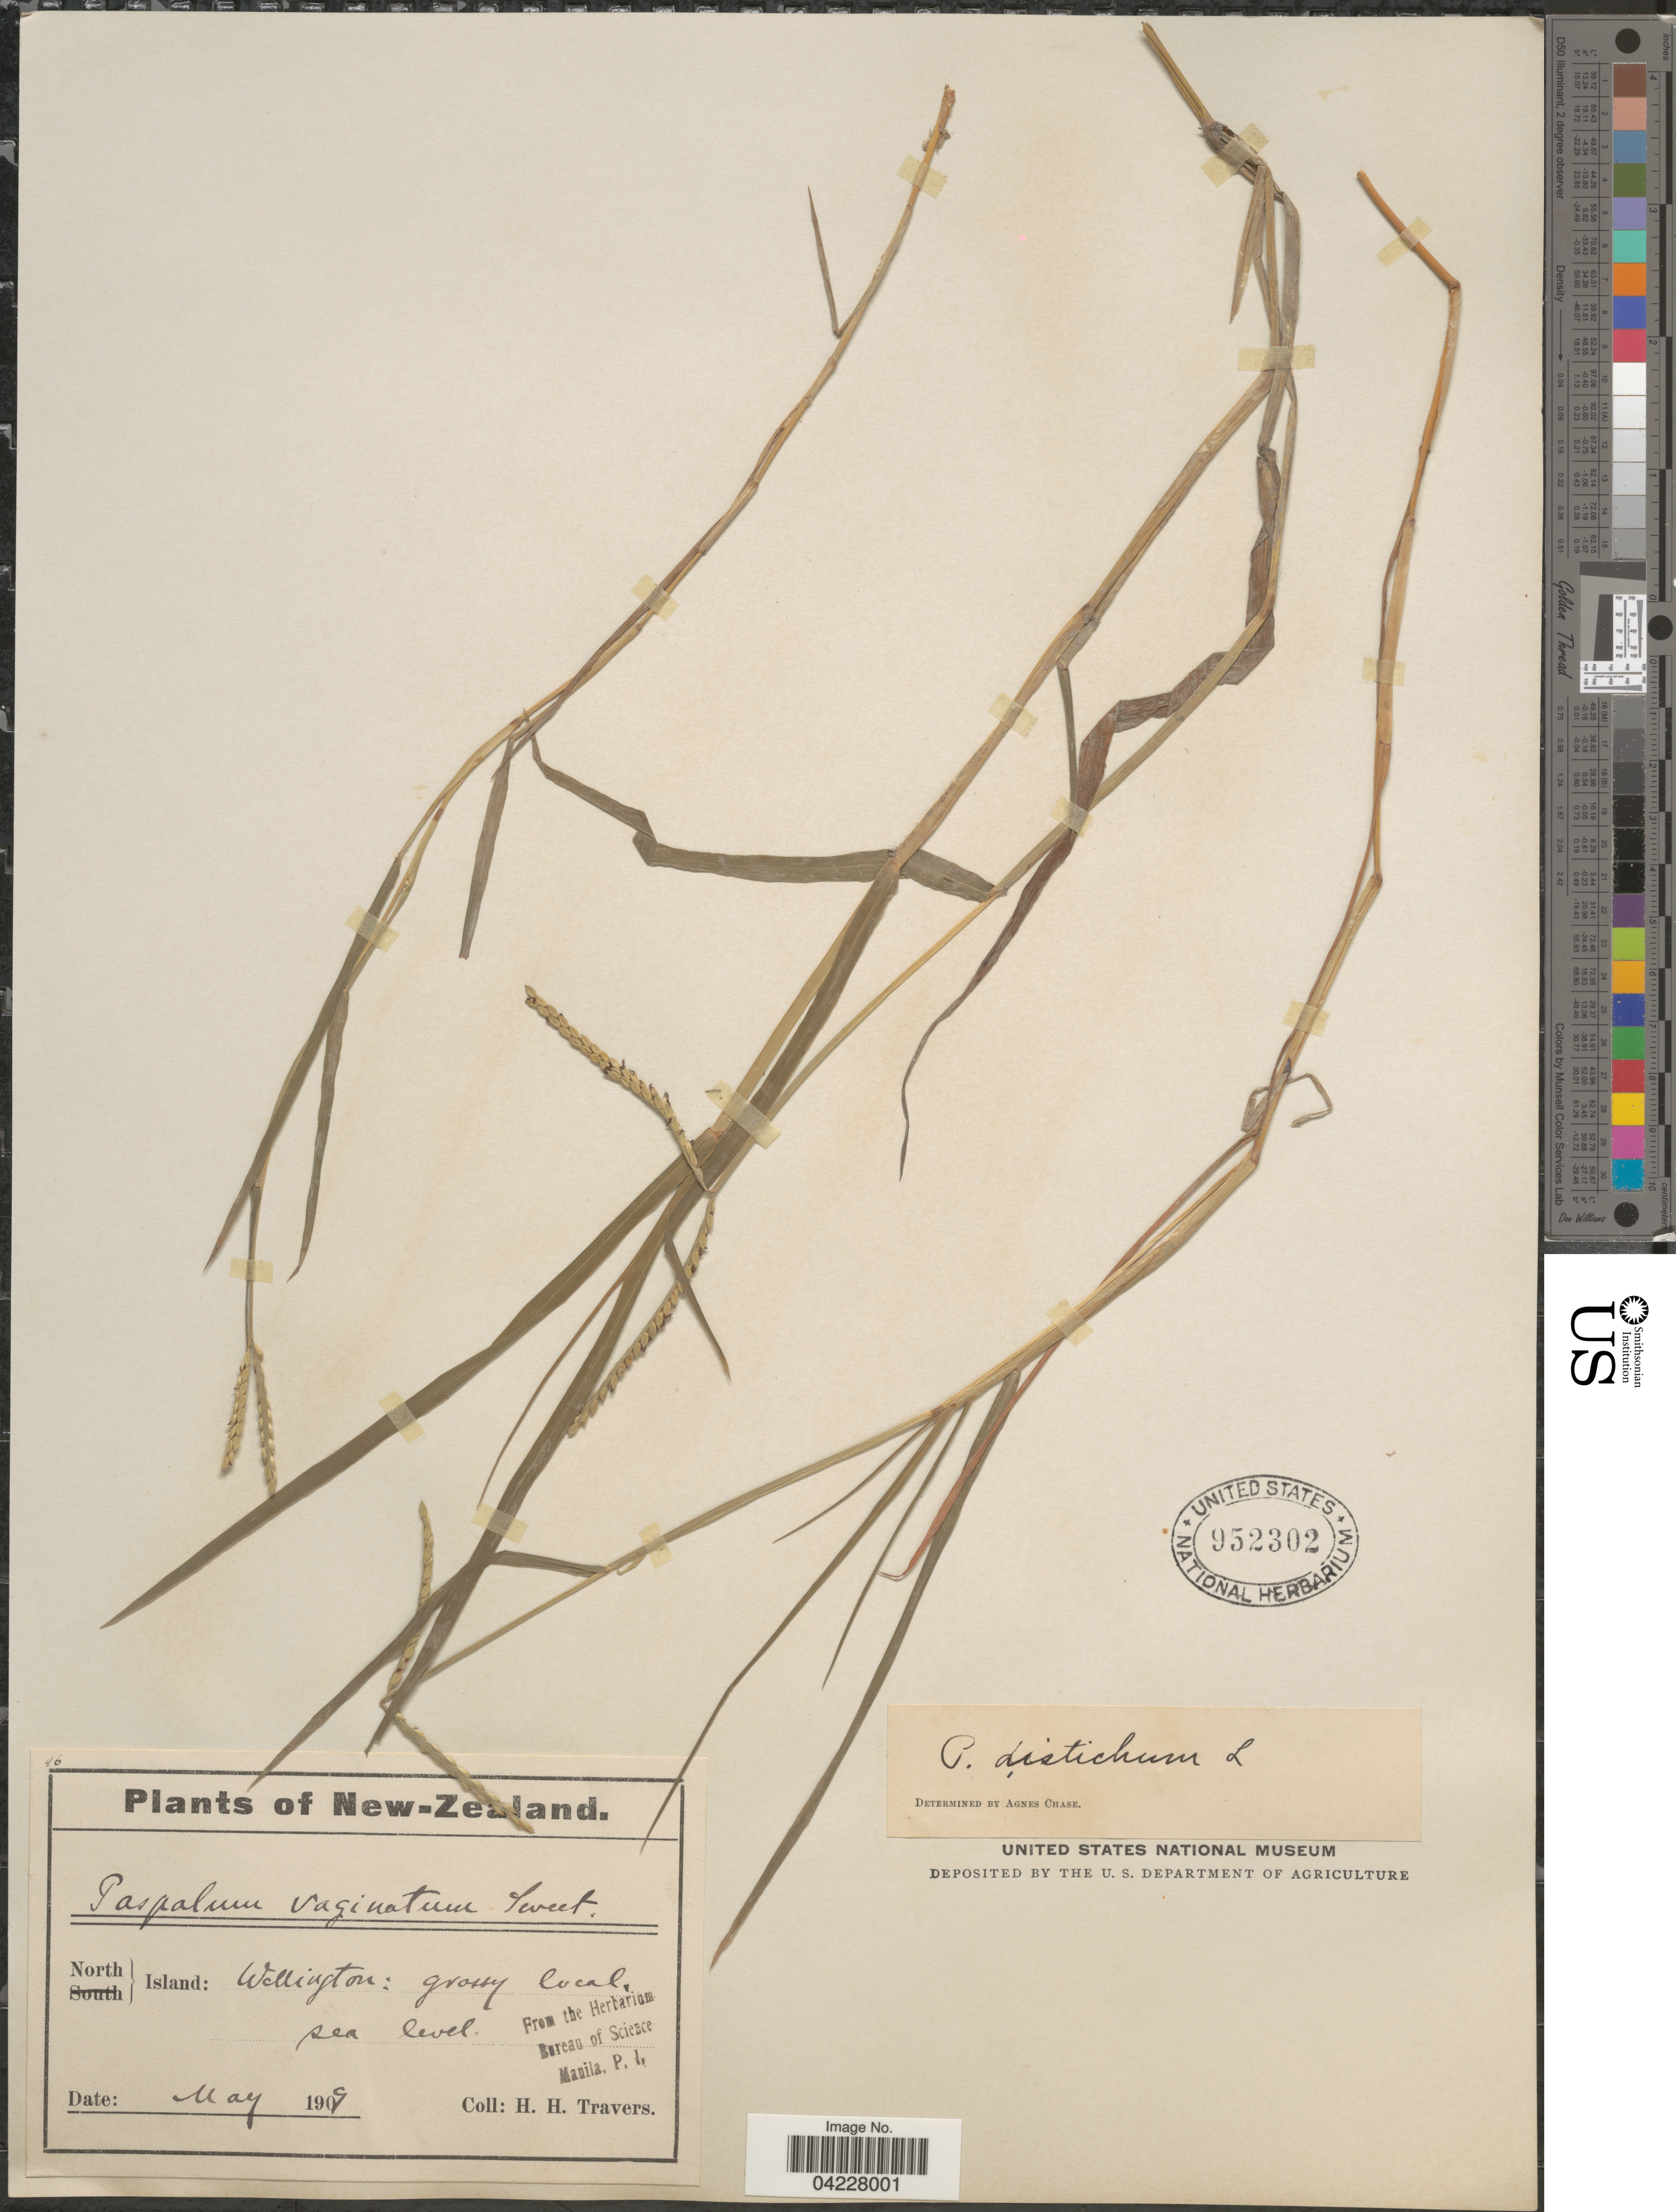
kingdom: Plantae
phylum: Tracheophyta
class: Liliopsida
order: Poales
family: Poaceae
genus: Paspalum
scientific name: Paspalum distichum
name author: L.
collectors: H. Travers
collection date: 1909-05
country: New Zealand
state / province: Wellington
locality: North Island.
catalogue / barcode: US 952302